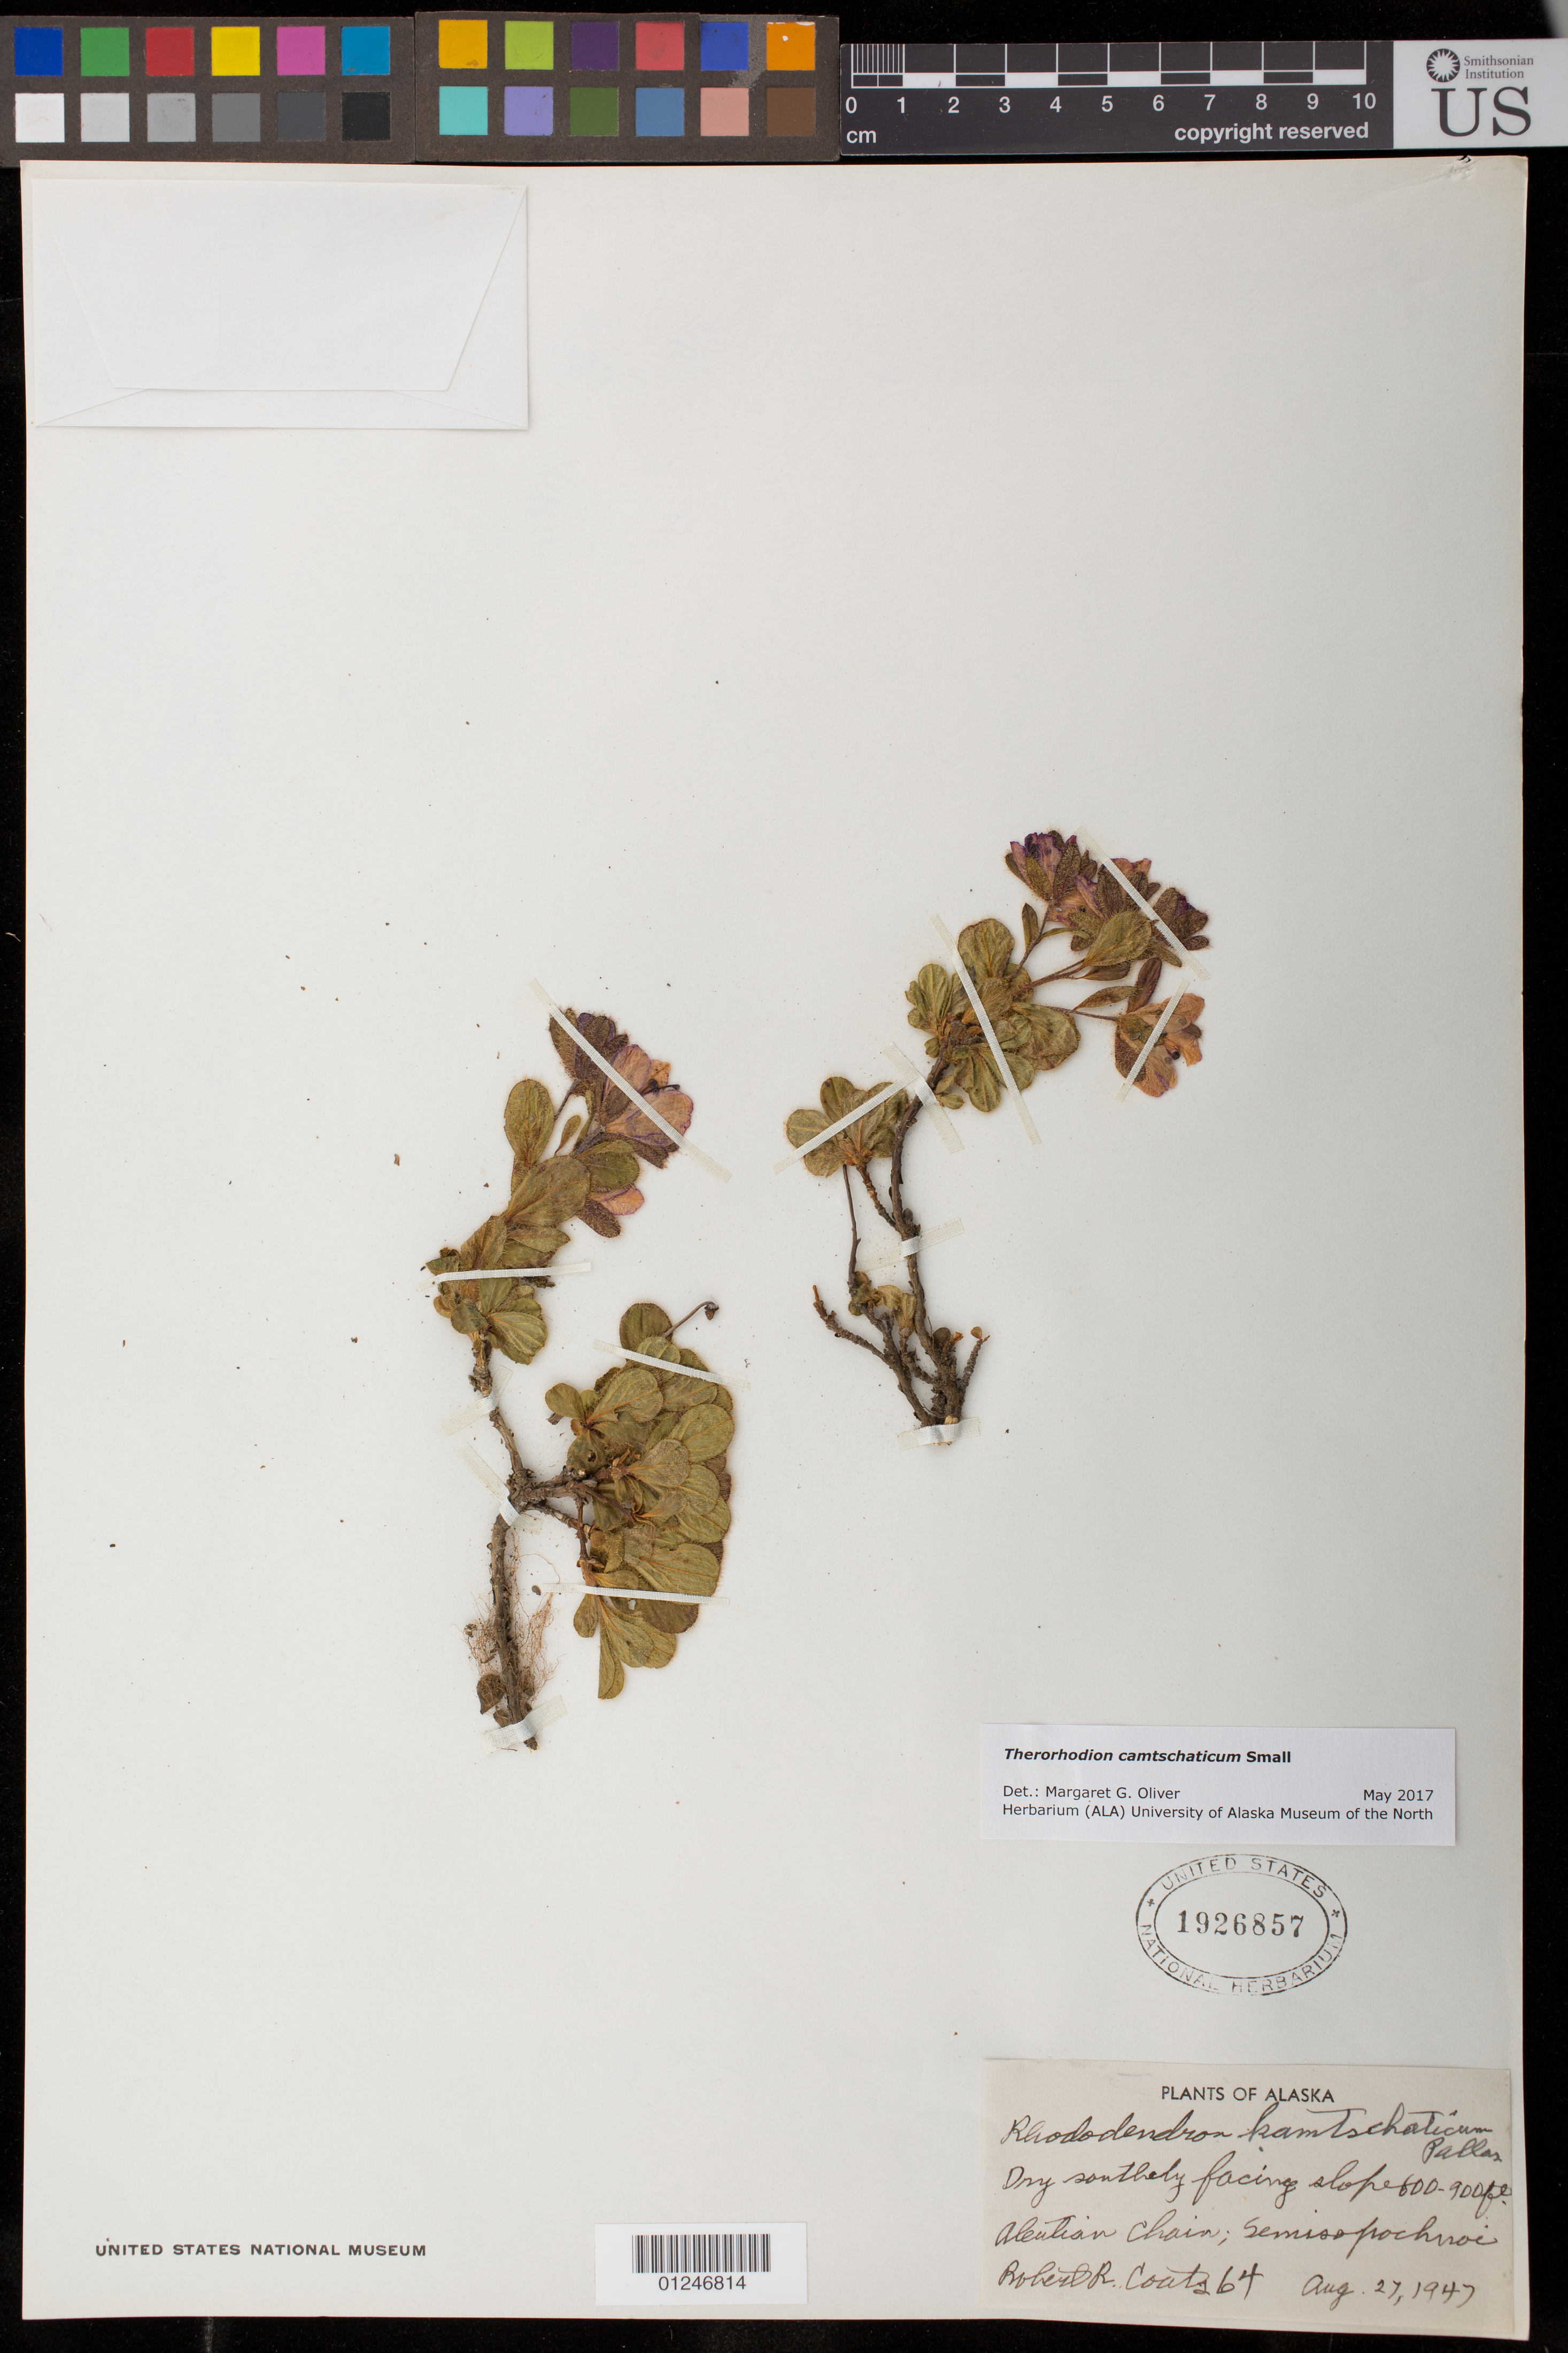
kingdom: Plantae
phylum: Tracheophyta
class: Magnoliopsida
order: Ericales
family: Ericaceae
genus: Therorhodion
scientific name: Therorhodion camtschaticum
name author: (Pall.) Small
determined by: Oliver, M. G., (ALA), University of Alaska Museum of the North (UNITED STATES)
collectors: R. Coats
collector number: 64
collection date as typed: Aug. 27, 1947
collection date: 1947-08-27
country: United States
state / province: Alaska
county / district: Aleutians West Census Area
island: Kiska Island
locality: Aleutian Chain, Semisopochnoi.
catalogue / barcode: US 1926857